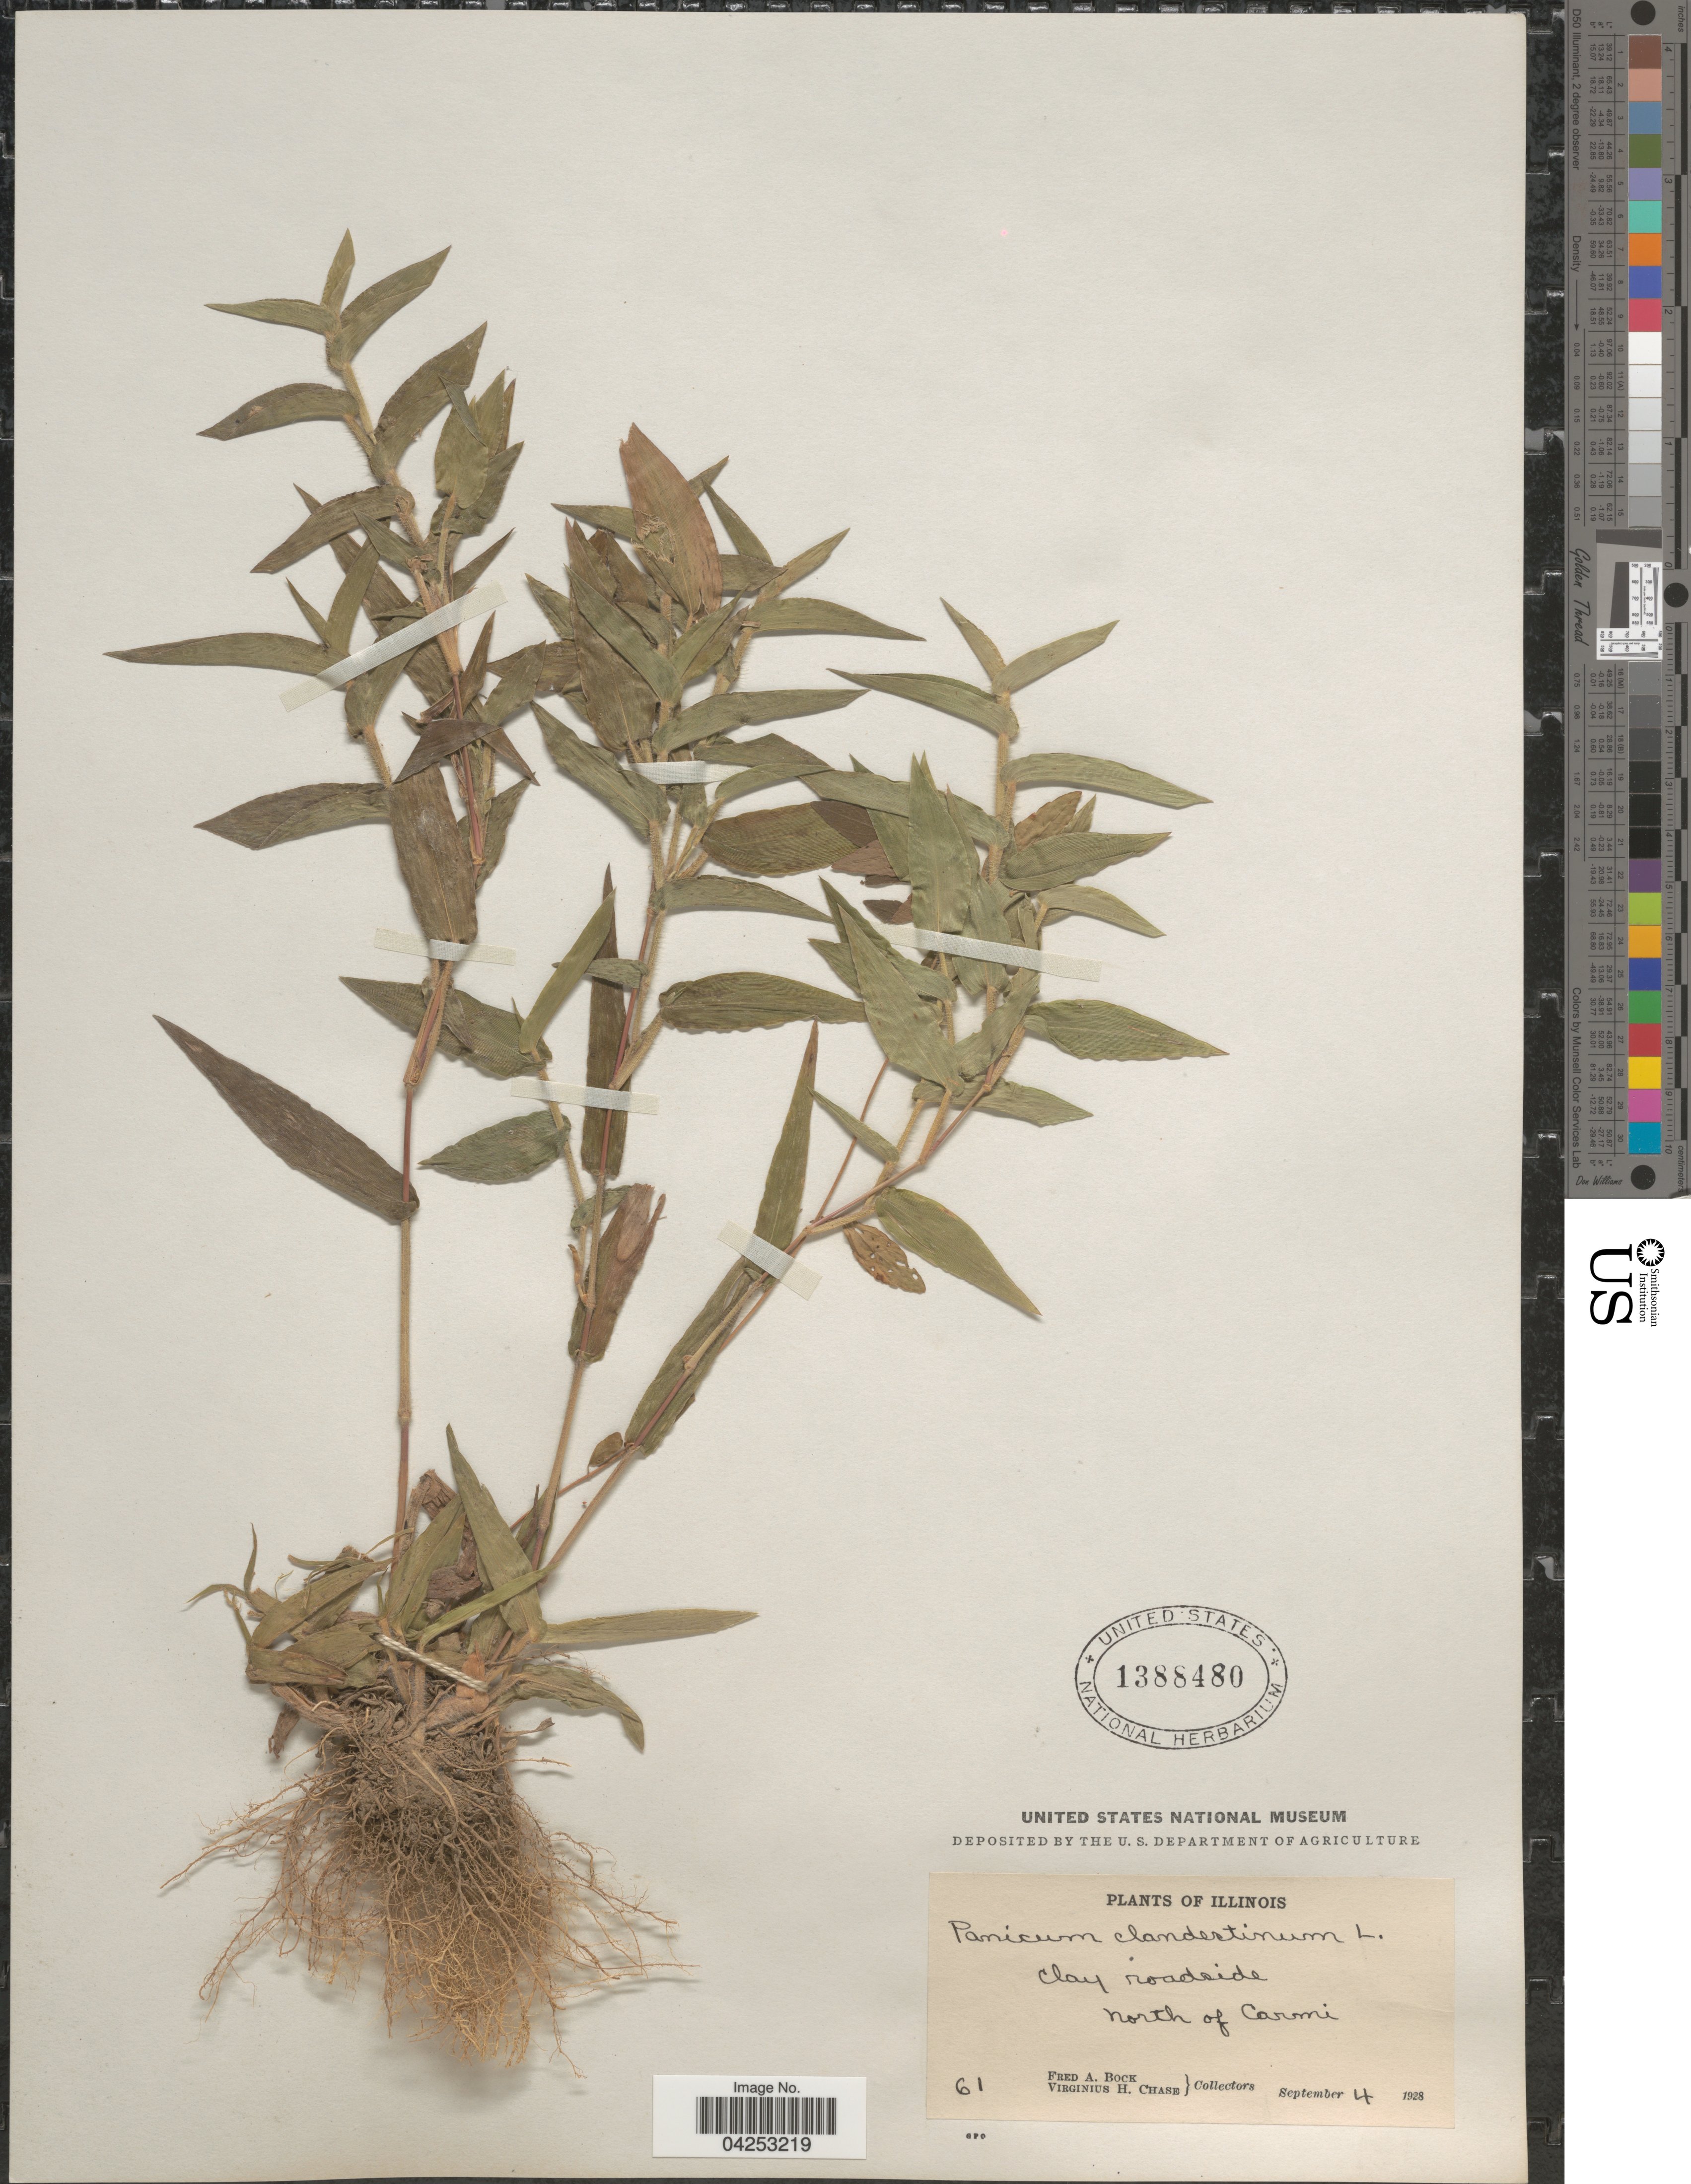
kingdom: Plantae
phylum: Tracheophyta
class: Liliopsida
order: Poales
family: Poaceae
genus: Dichanthelium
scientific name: Dichanthelium clandestinum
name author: (L.) Gould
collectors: F. Bock & V. H. Chase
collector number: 61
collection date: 1928-09-04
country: United States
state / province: Illinois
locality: Clay roadside, north of Carmi.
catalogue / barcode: US 1388480